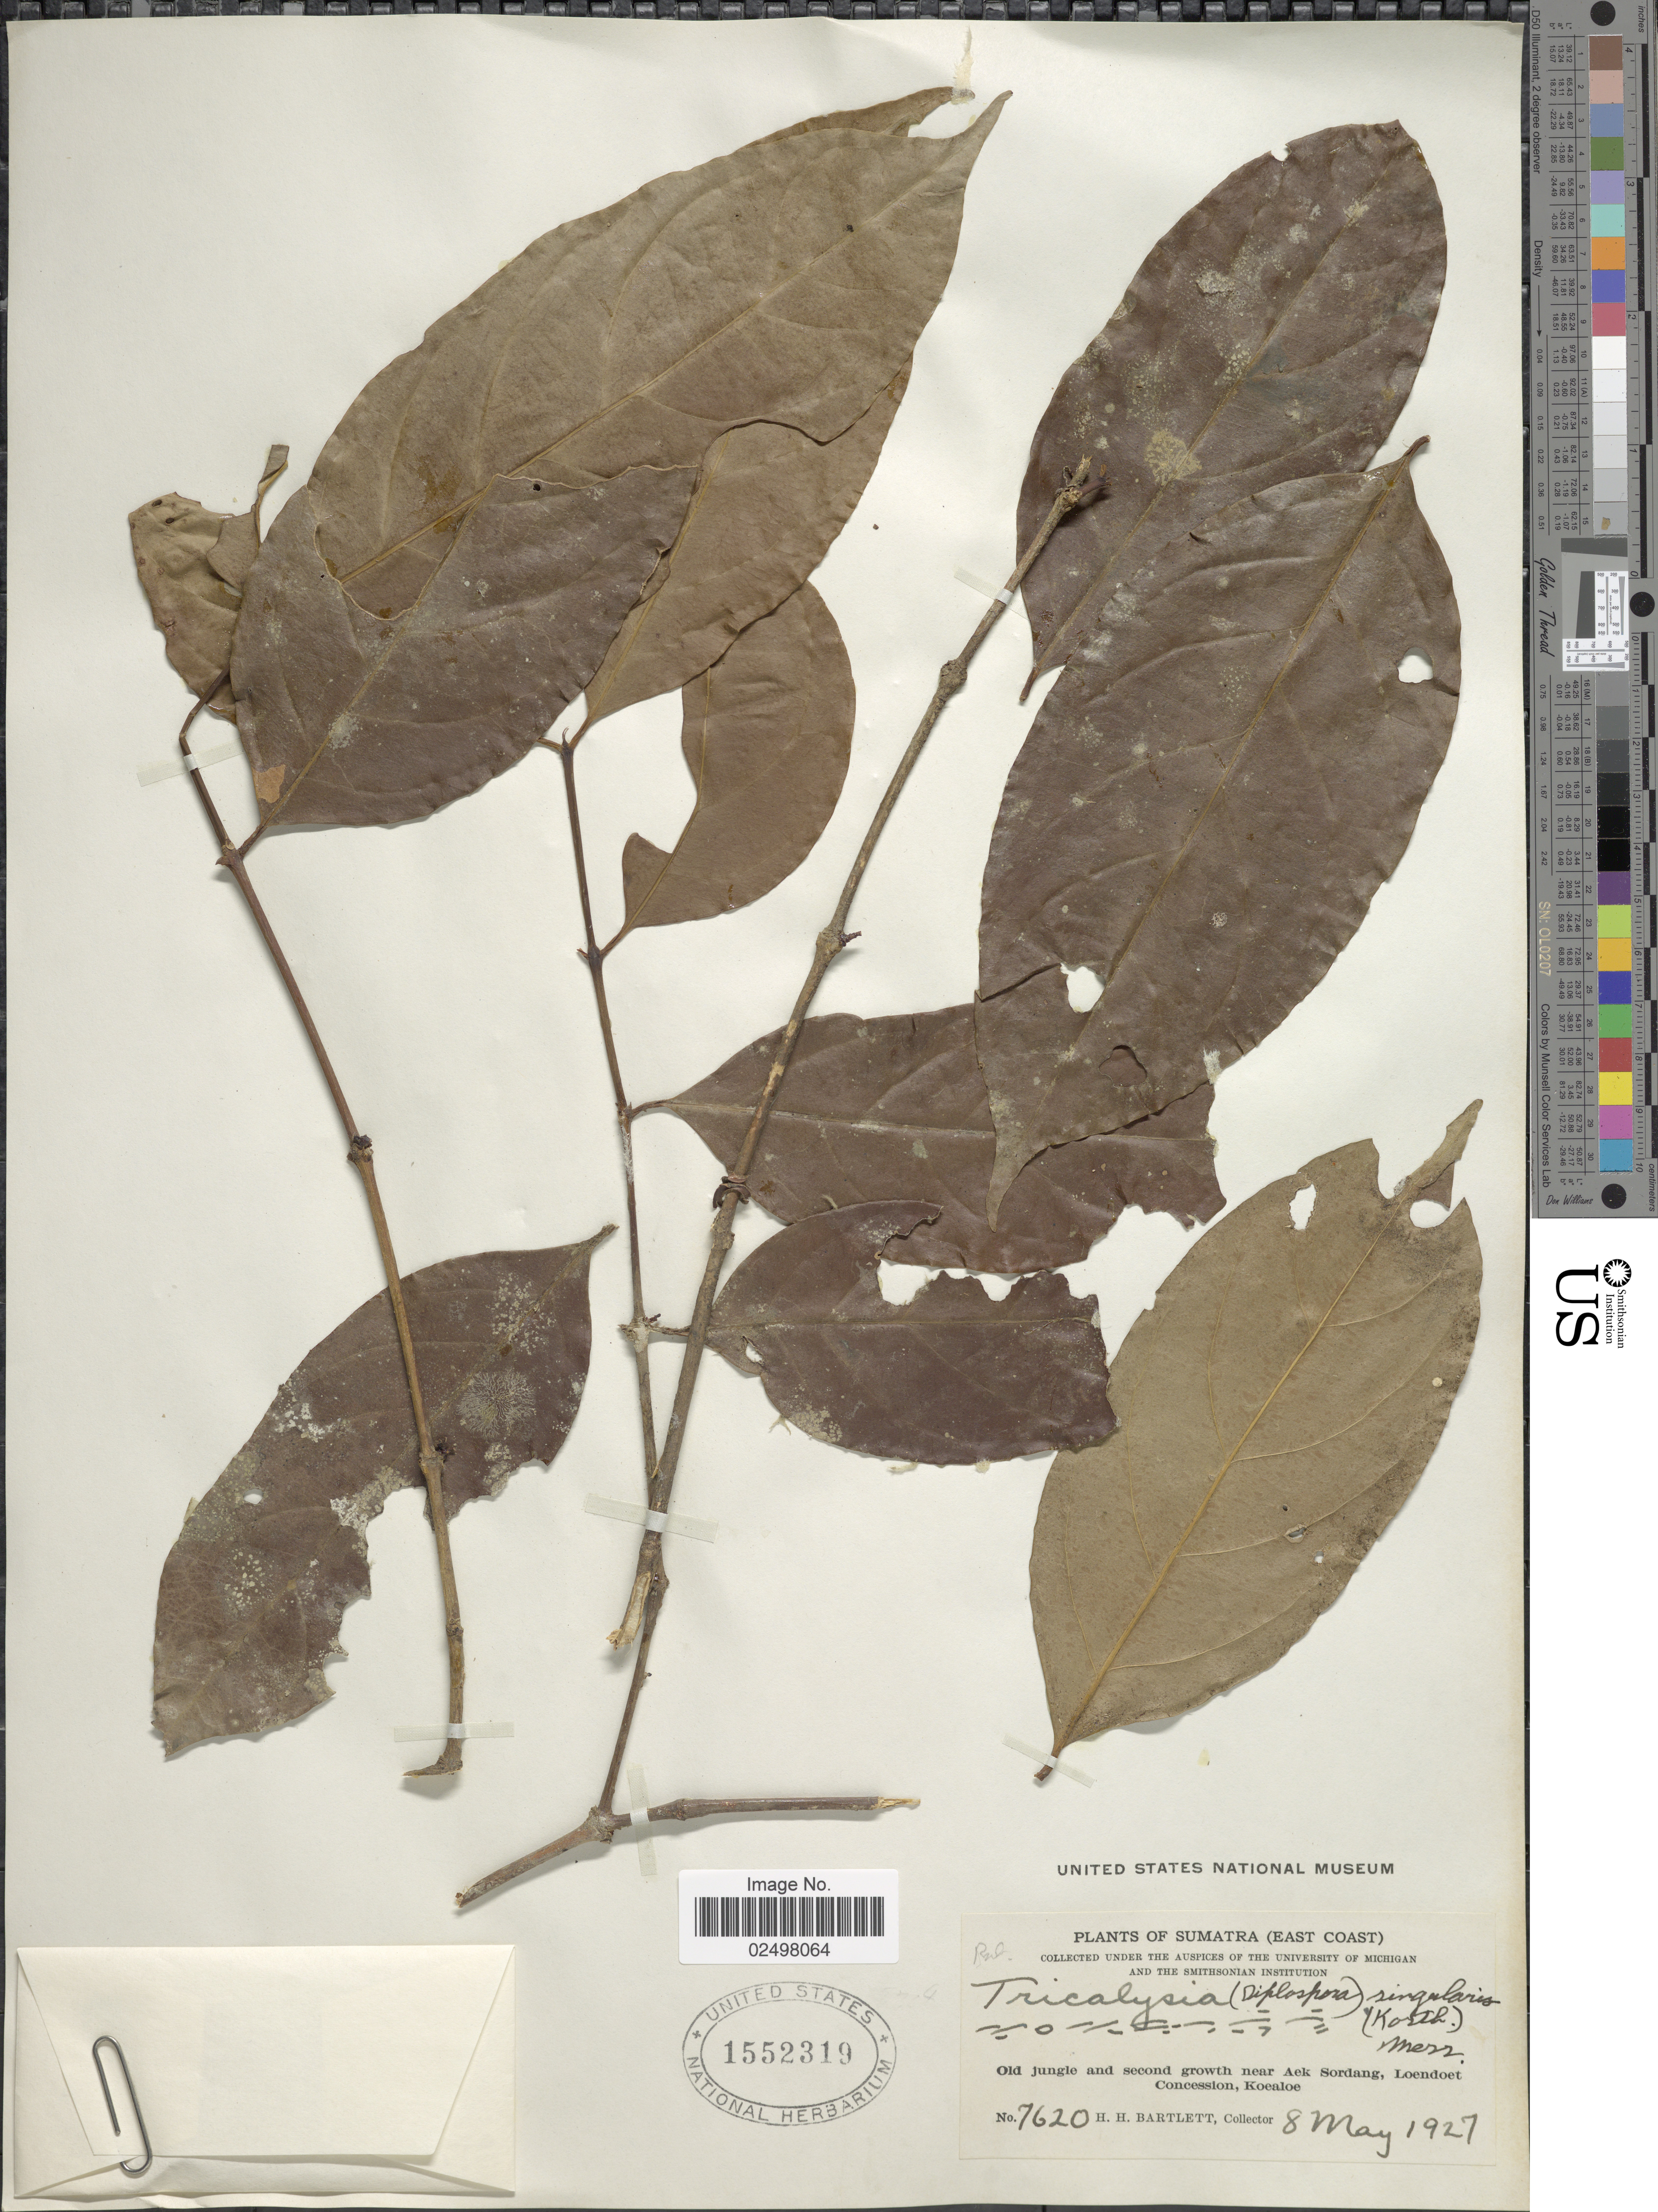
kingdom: Plantae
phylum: Tracheophyta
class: Magnoliopsida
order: Gentianales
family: Rubiaceae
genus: Tricalysia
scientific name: Tricalysia singularis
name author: (Korth.) K. Schum.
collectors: H. H. Bartlett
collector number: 7620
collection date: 1927-05-08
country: Indonesia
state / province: Sumatra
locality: (East Coast), Old jungle and second growth near Aek Sordang, Loendoet Concession, Koealoe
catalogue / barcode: US 1552319